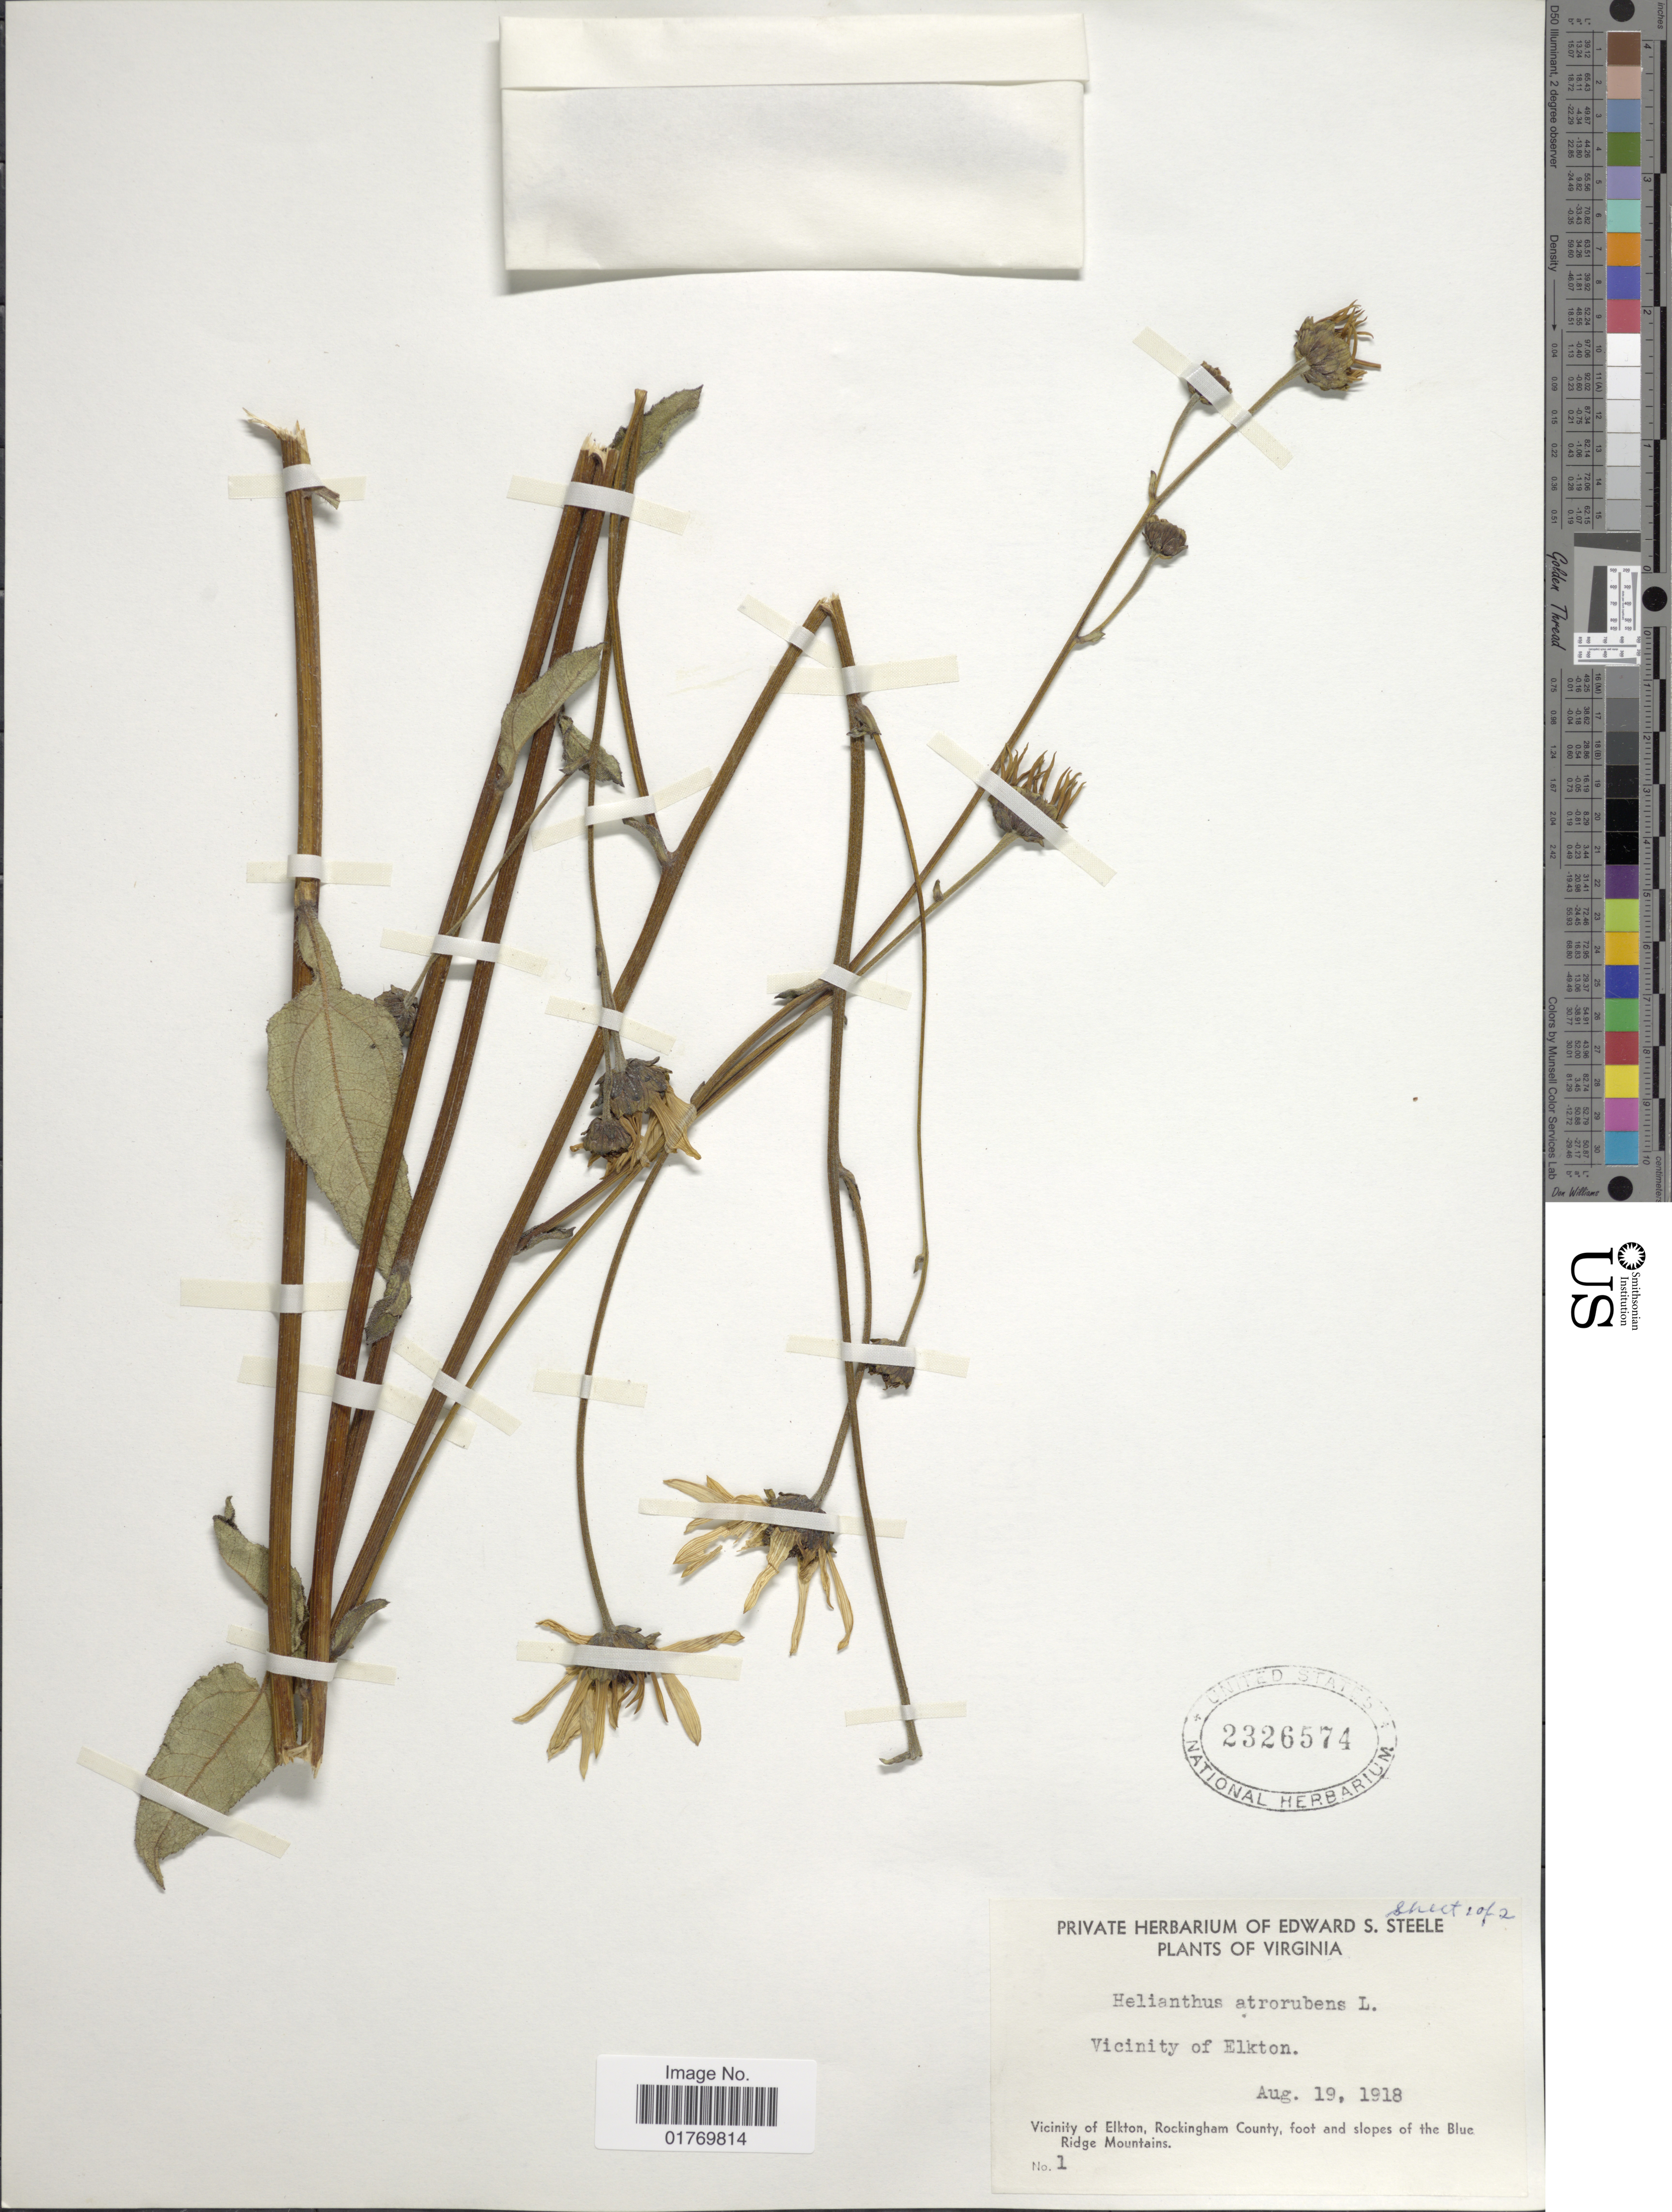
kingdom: Plantae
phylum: Tracheophyta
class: Magnoliopsida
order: Asterales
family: Asteraceae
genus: Helianthus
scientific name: Helianthus atrorubens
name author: L.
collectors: ex herb. Edward S. Steele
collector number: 1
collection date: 1918-08-19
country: United States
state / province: Virginia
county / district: Rockingham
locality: Vicinity of Elkton, Vicinity of Elkton, Rockingham County, foot and slopes of the Blue Ridge Mountains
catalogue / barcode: US 2326574